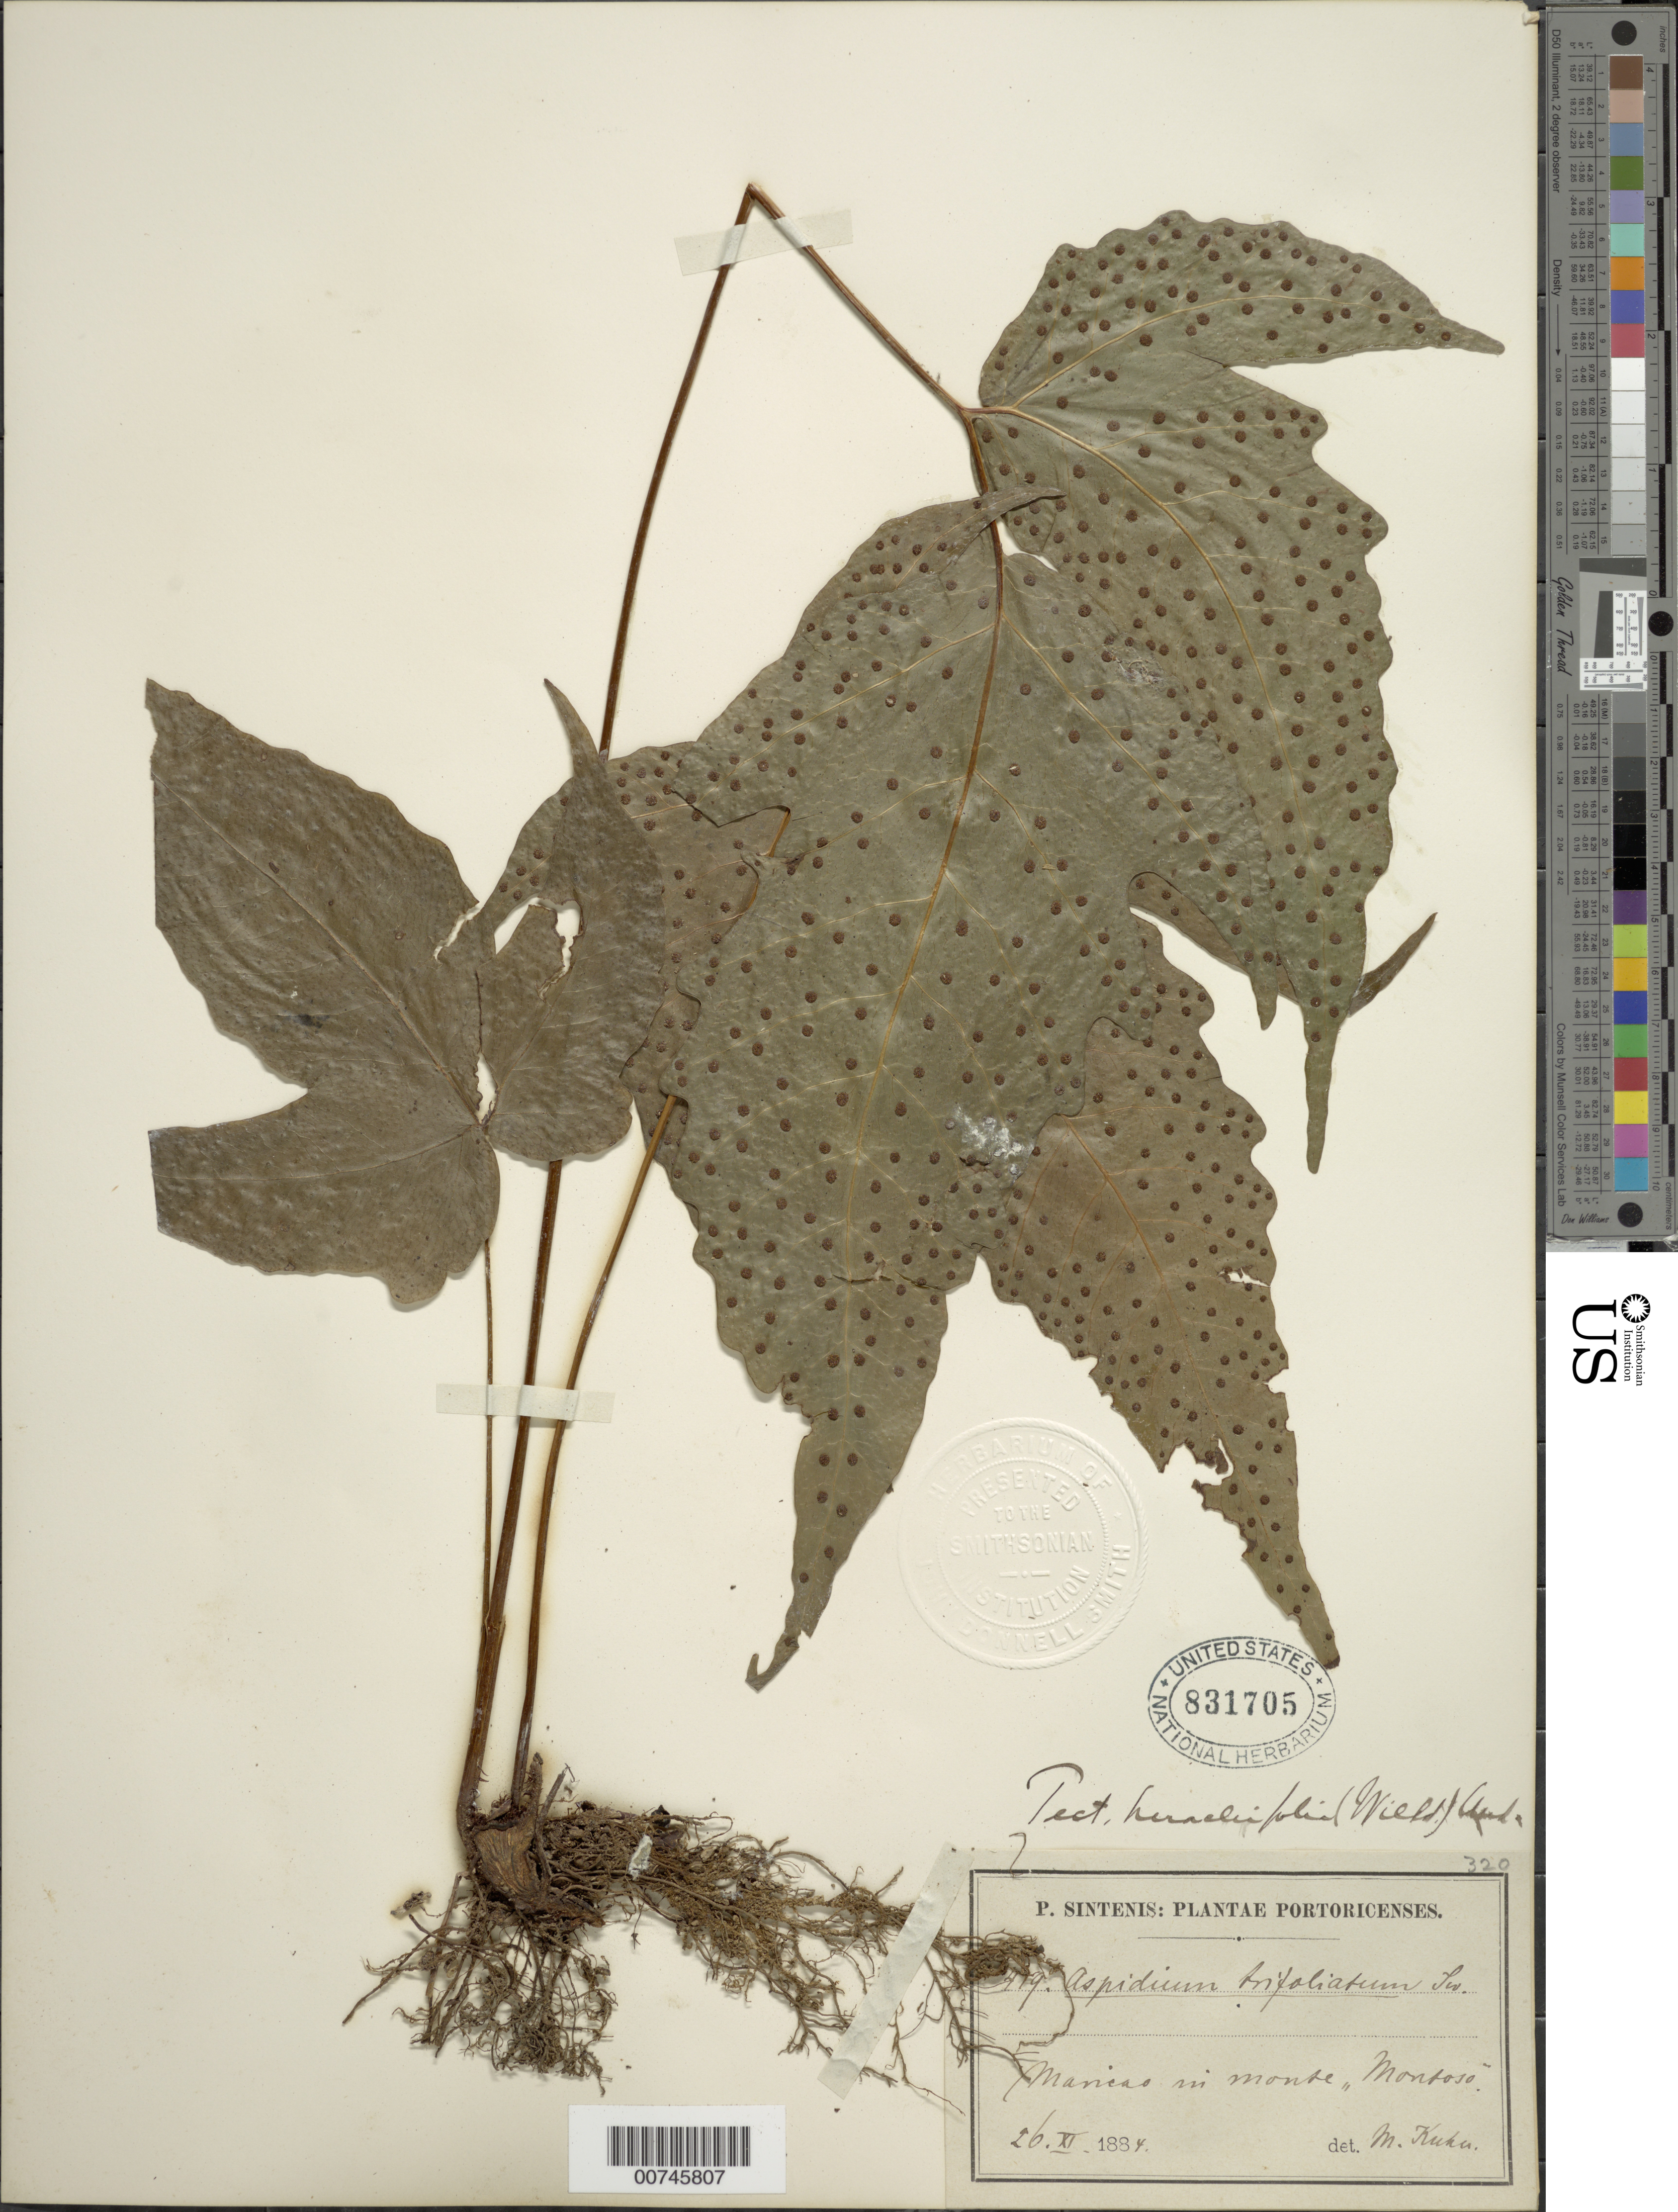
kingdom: Plantae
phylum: Tracheophyta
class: Polypodiopsida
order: Polypodiales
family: Tectariaceae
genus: Tectaria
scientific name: Tectaria heracleifolia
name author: (Willd.) Underw.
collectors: P. Sintenis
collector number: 419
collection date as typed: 26 Nov 1884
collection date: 1884-11-26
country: Puerto Rico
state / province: Maricao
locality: In monte Montoso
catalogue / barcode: US 831705